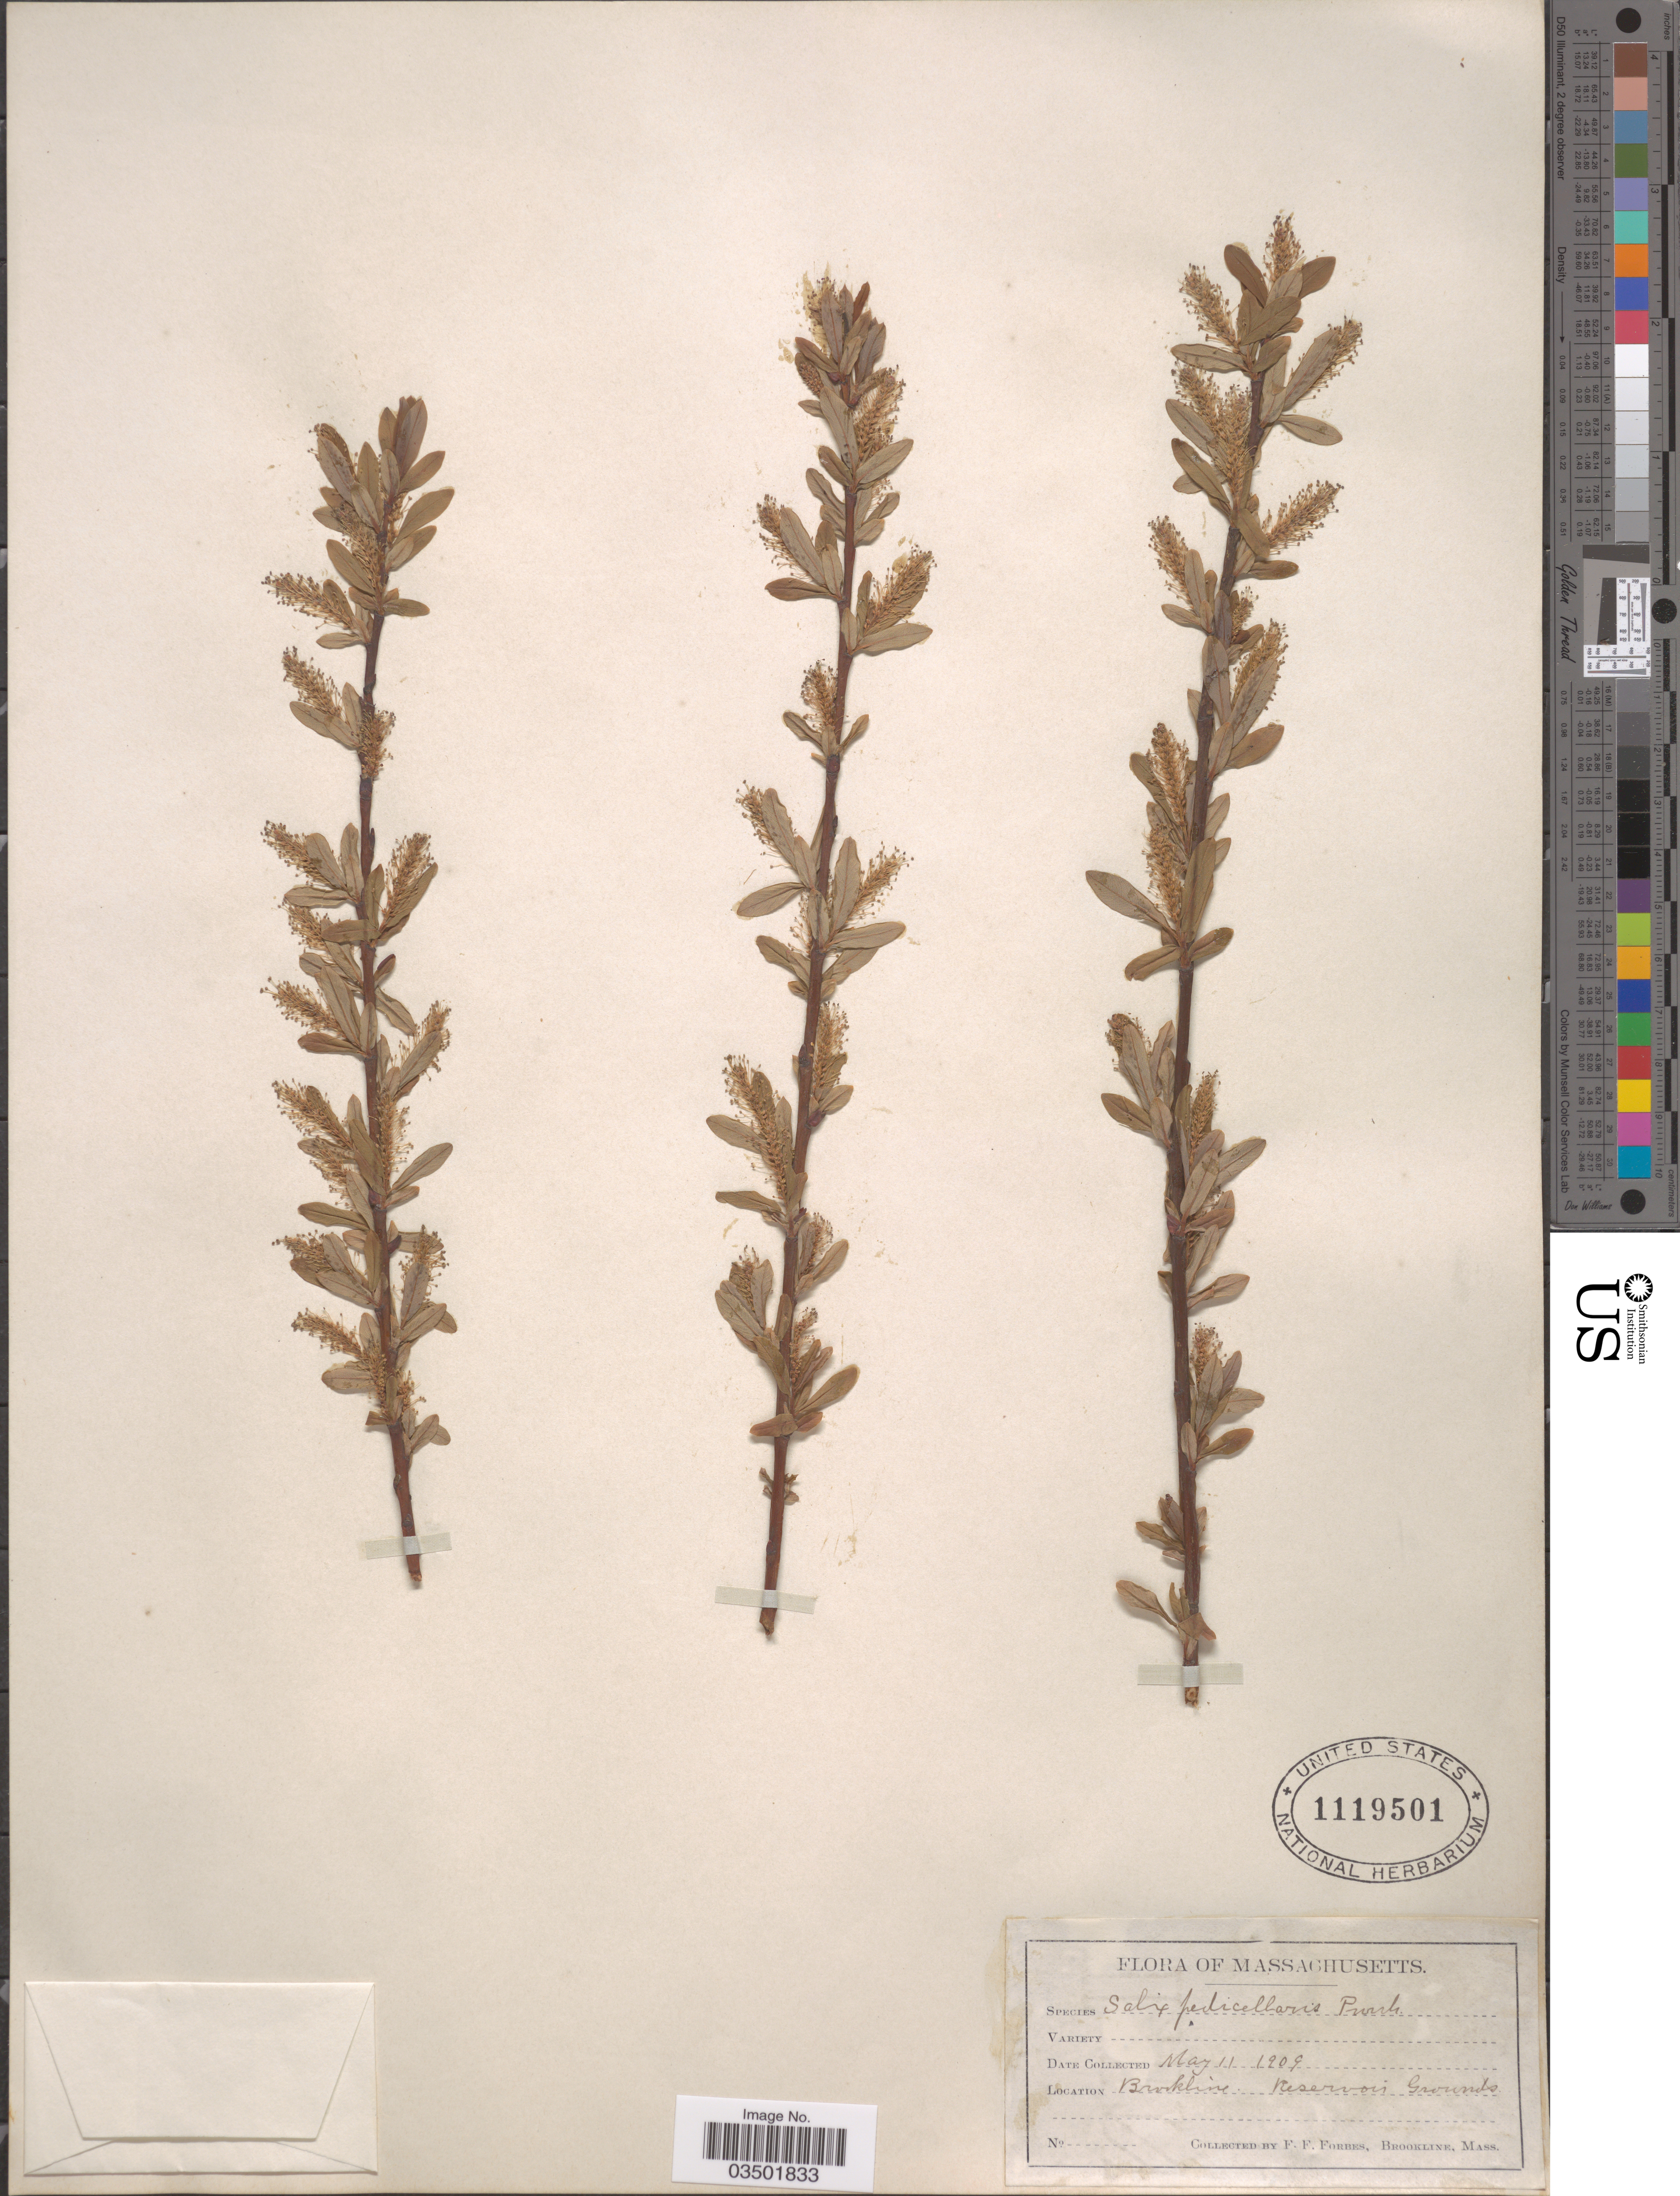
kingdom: Plantae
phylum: Tracheophyta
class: Magnoliopsida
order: Malpighiales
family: Salicaceae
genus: Salix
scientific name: Salix pedicellaris var. hypoglauca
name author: Fernald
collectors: F. Forbes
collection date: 1909-05-11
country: United States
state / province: Massachusetts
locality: Brookline Reservoir Grounds.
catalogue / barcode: US 1119501